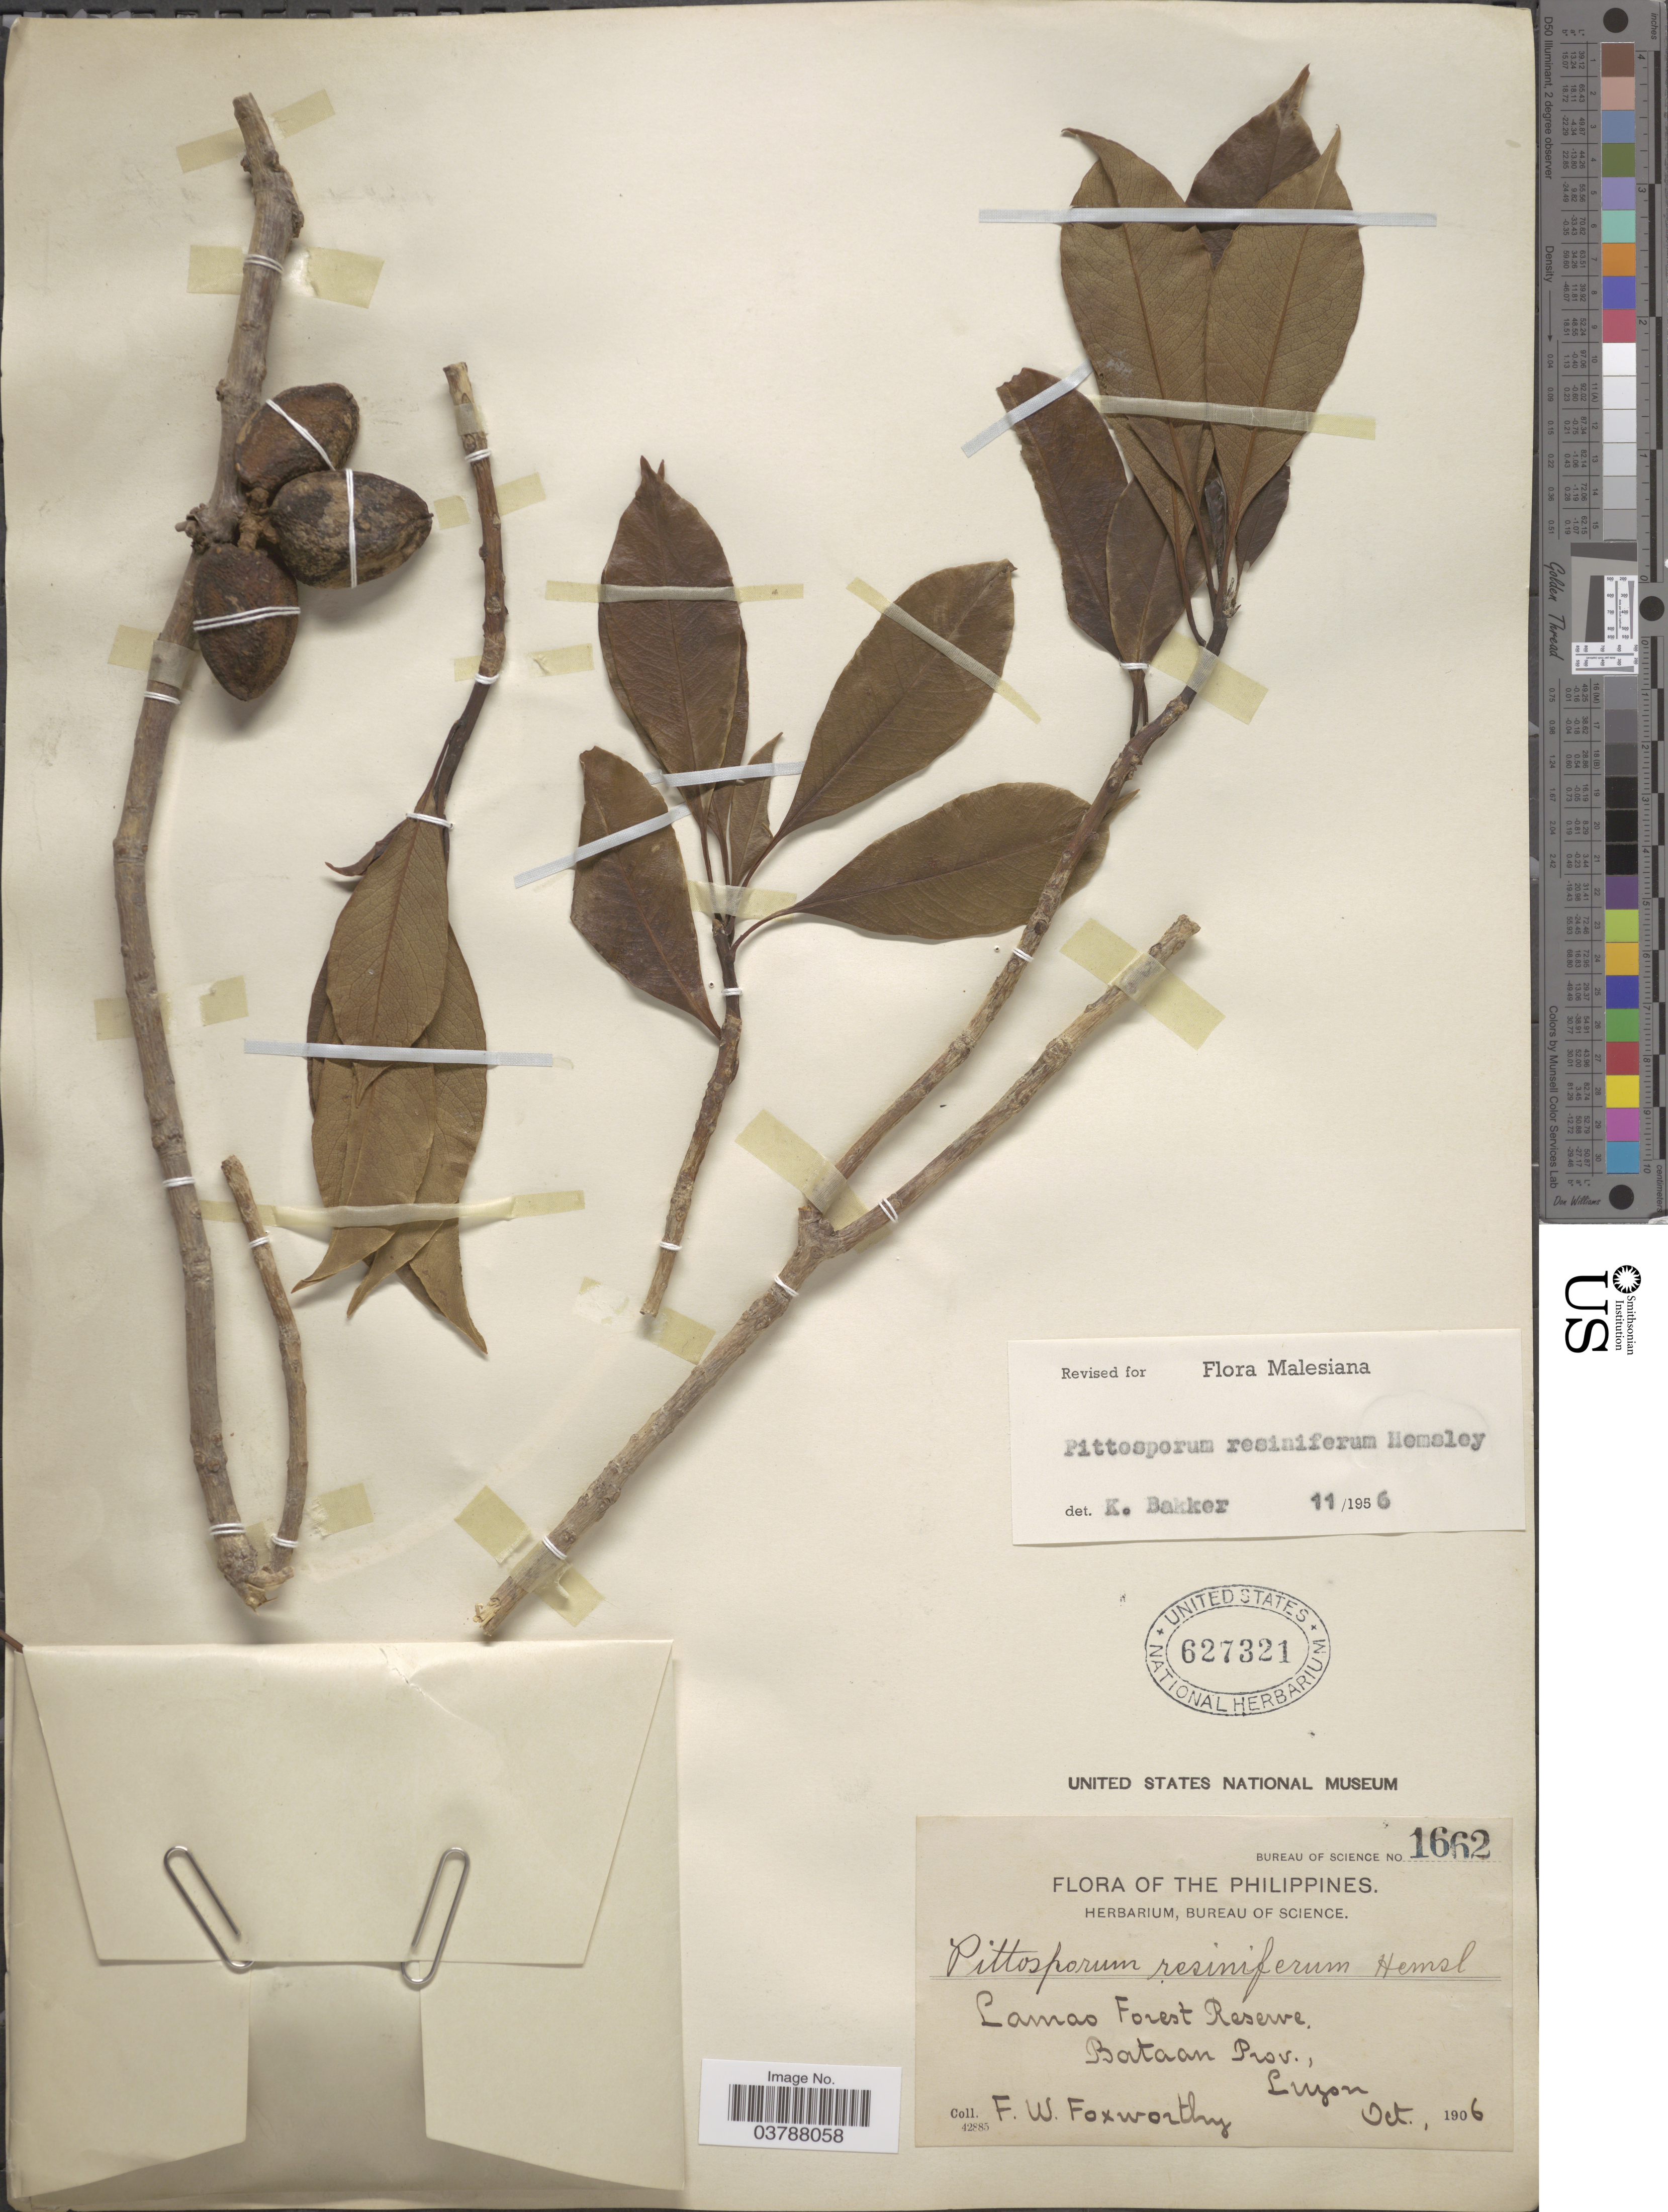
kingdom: Plantae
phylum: Tracheophyta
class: Magnoliopsida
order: Apiales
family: Pittosporaceae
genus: Pittosporum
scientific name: Pittosporum resiniferum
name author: Hemsl.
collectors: F. W. Foxworthy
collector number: Bureau of Science 1662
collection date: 1906-10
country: Philippines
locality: Lamao Forest Reserve, Bataan Prov., Luzon.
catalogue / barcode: US 627321